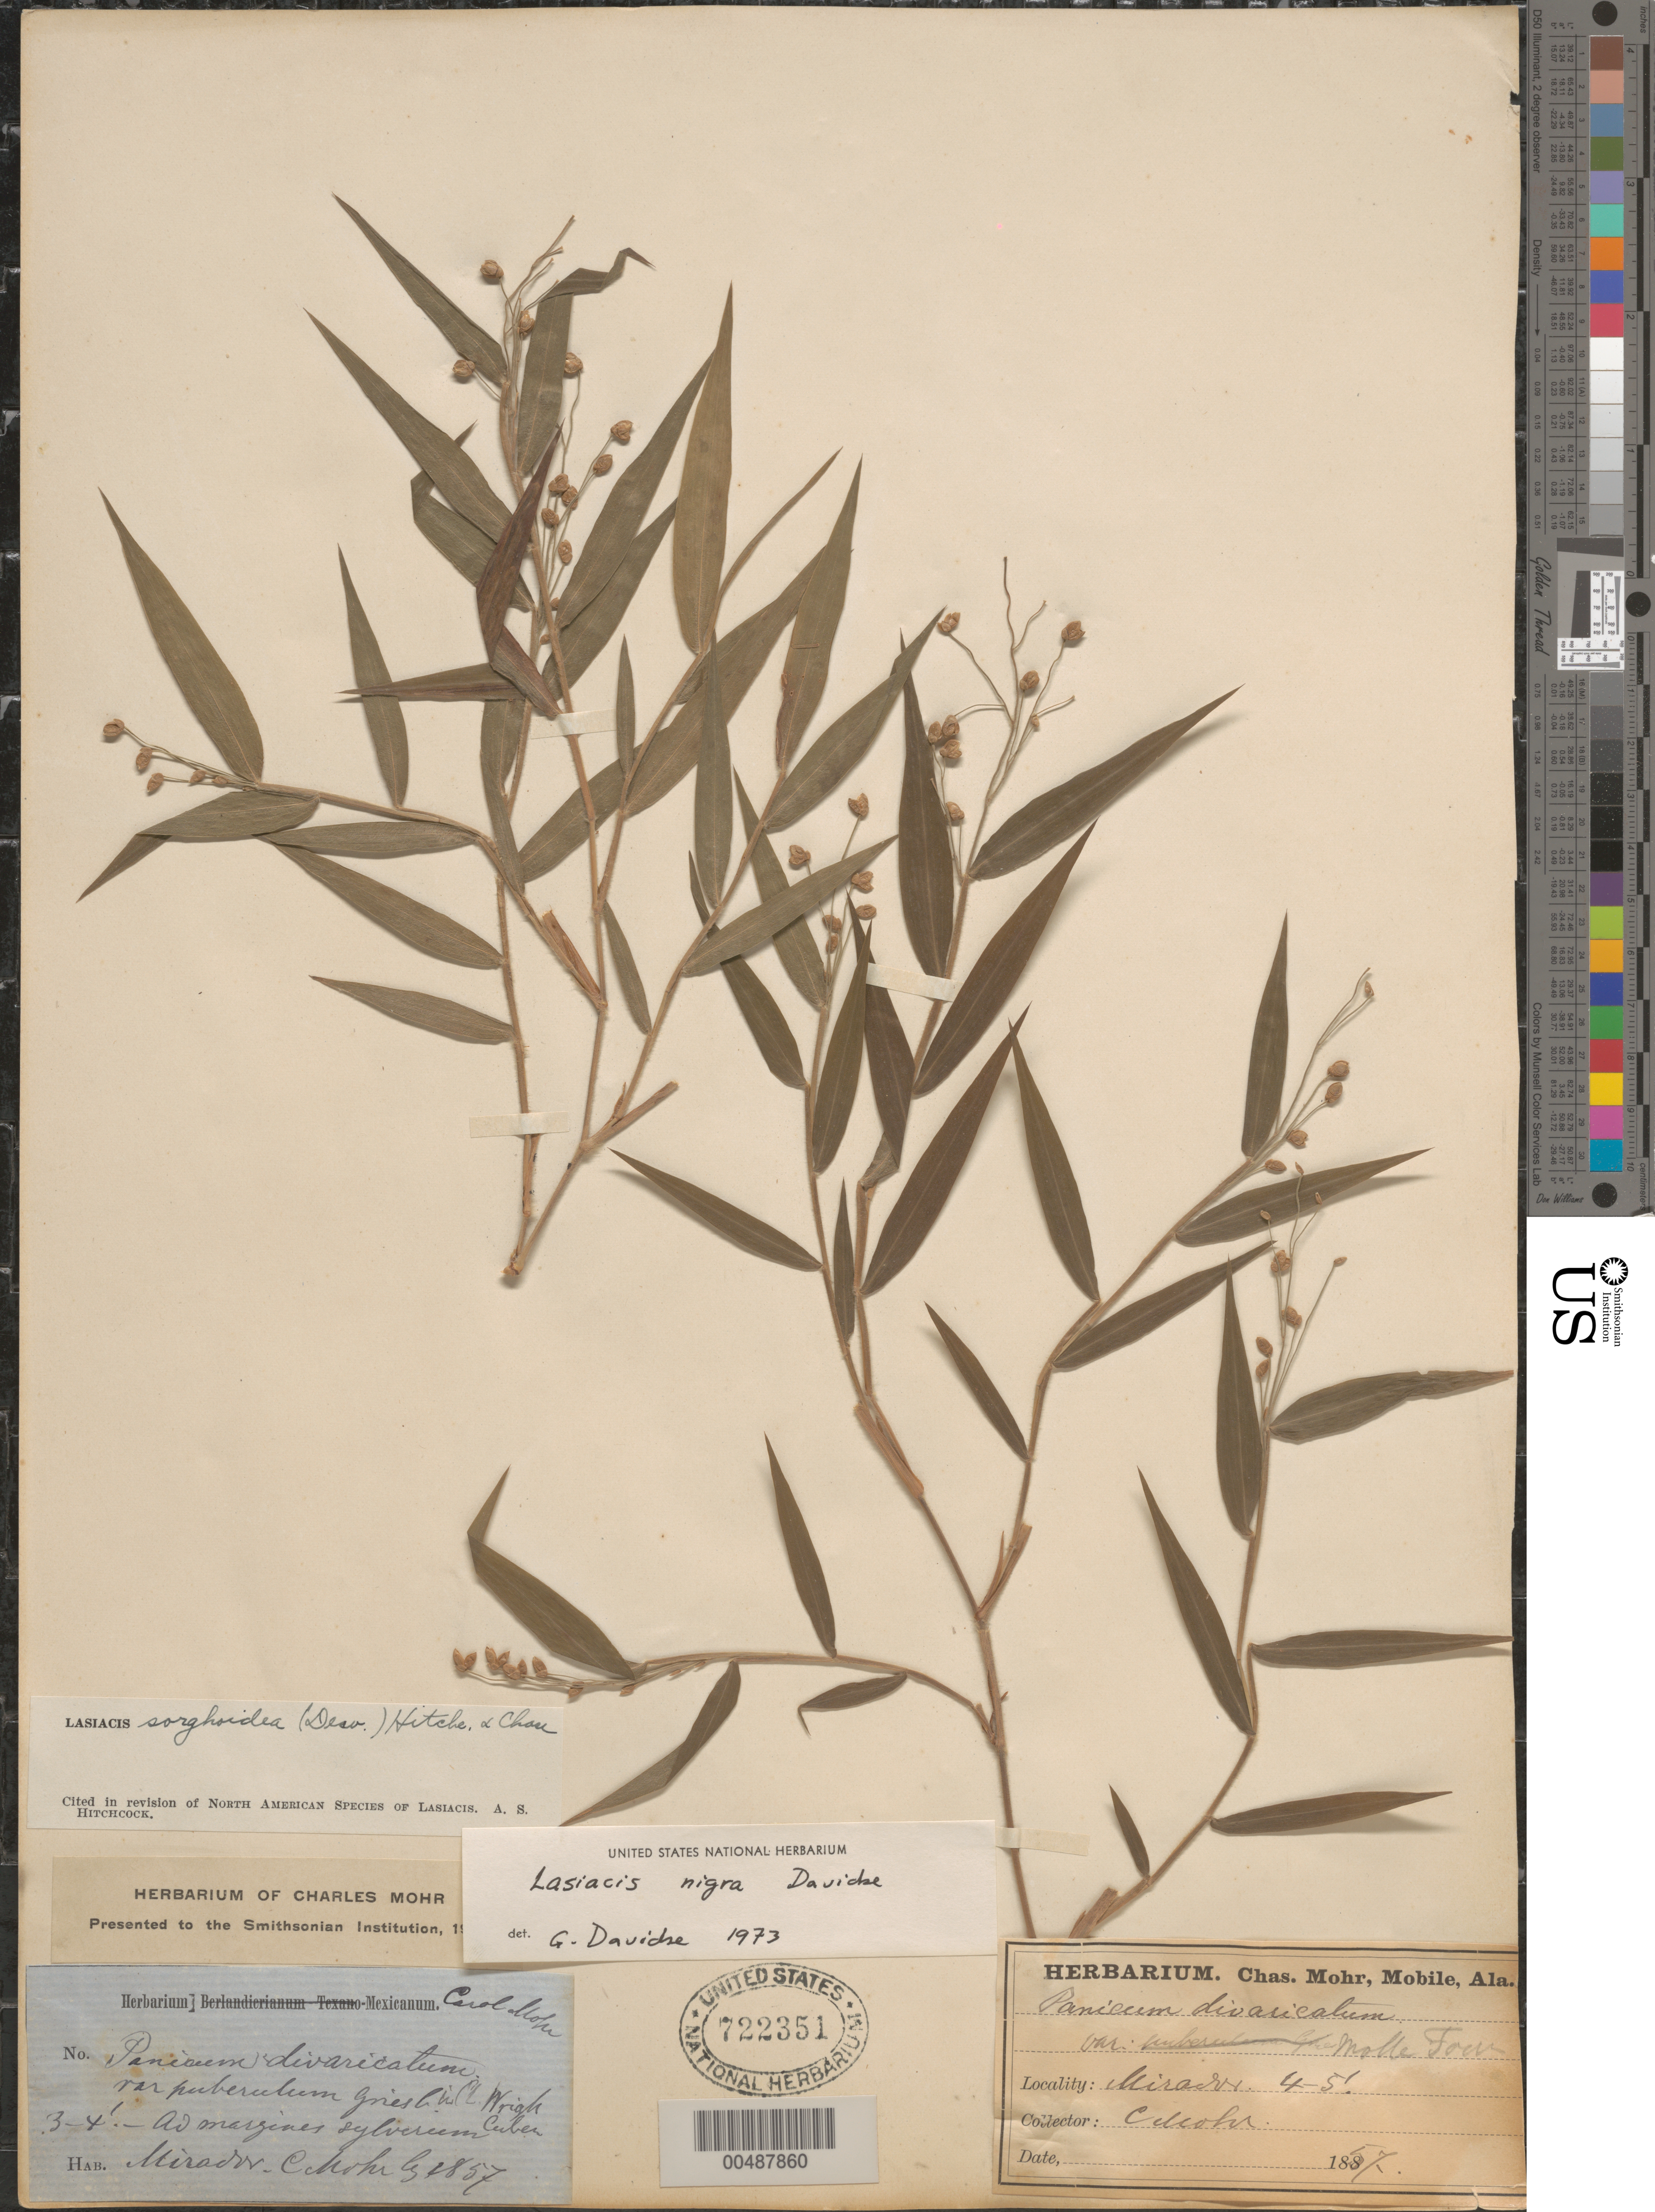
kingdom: Plantae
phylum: Tracheophyta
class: Liliopsida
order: Poales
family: Poaceae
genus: Lasiacis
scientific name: Lasiacis maxonii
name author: Swallen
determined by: Davidse, Gerrit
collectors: C. T. Mohr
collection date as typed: Aug 1857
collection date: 1857-08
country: Mexico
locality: Mirador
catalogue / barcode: US 722351